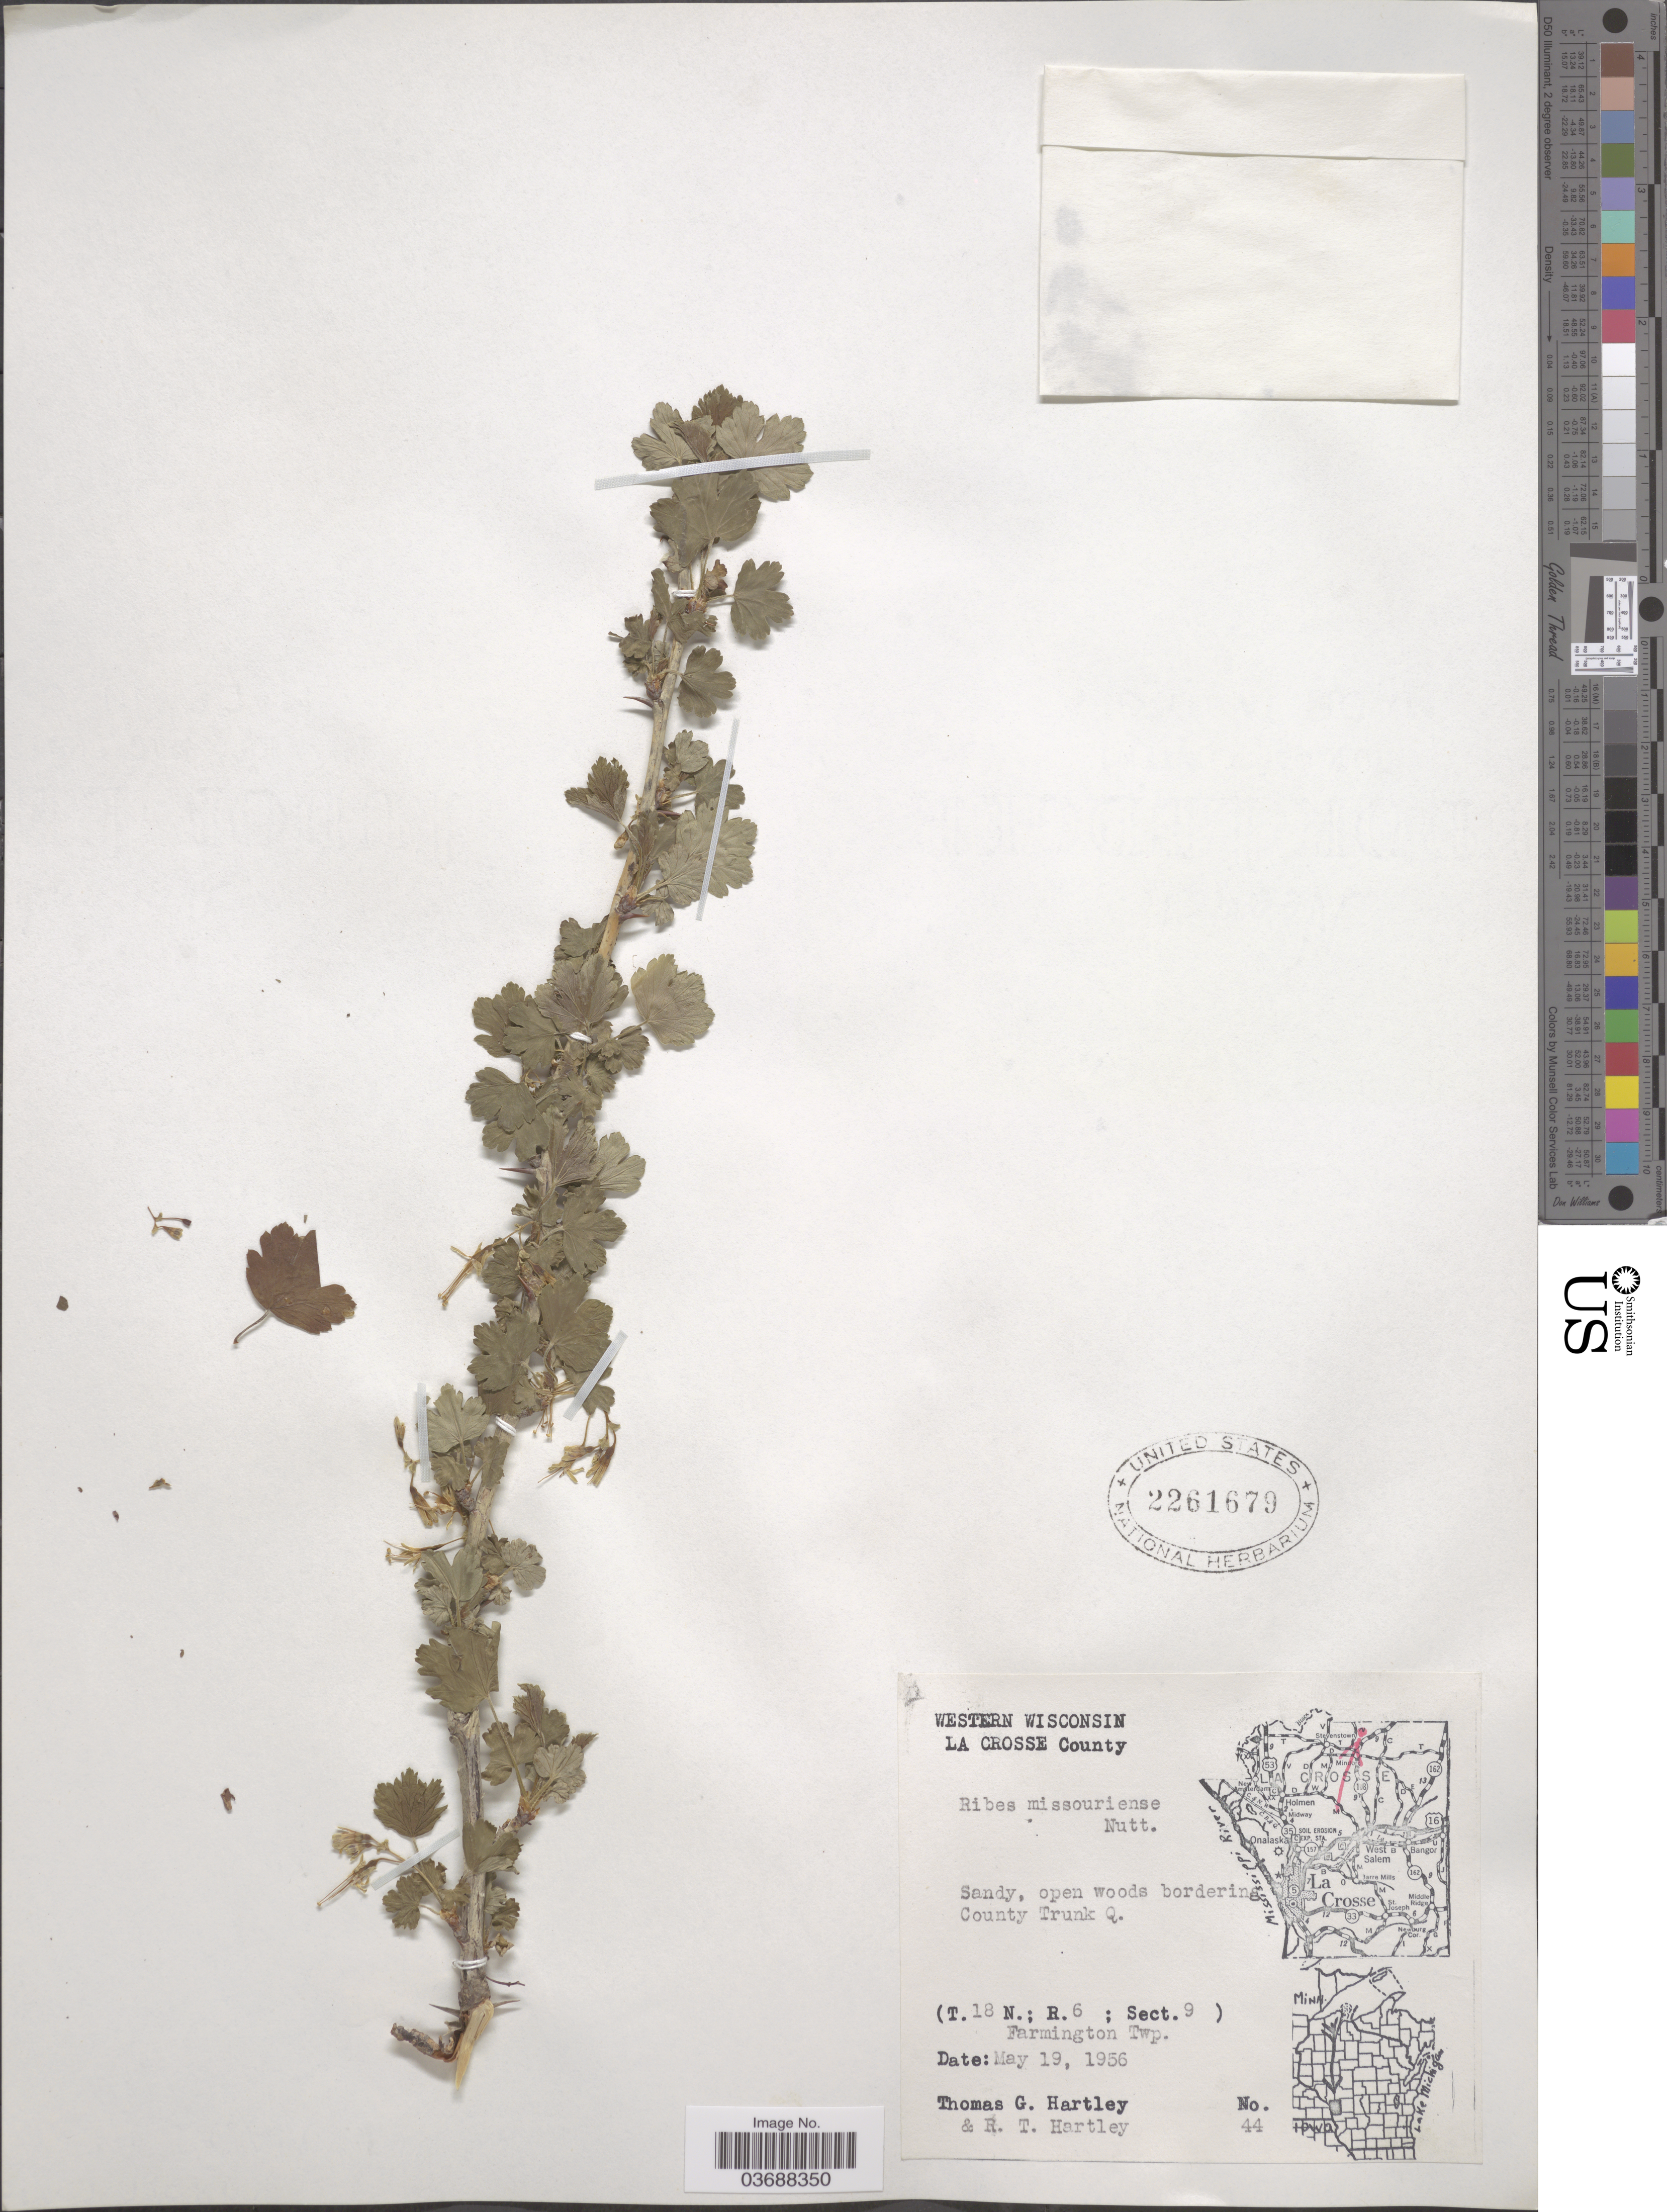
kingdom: Plantae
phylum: Tracheophyta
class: Magnoliopsida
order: Saxifragales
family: Grossulariaceae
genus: Ribes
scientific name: Ribes missouriense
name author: Nutt.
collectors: T. G. Hartley & R. T. Hartley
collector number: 44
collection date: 1956-05-19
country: United States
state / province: Wisconsin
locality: Western Wisconsin. La Crosse County. Sandy, open woods bordering County Trunk Q. (T. 18 N.; R. 6; Sect. 9) Farmington Twp.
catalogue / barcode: US 2261679